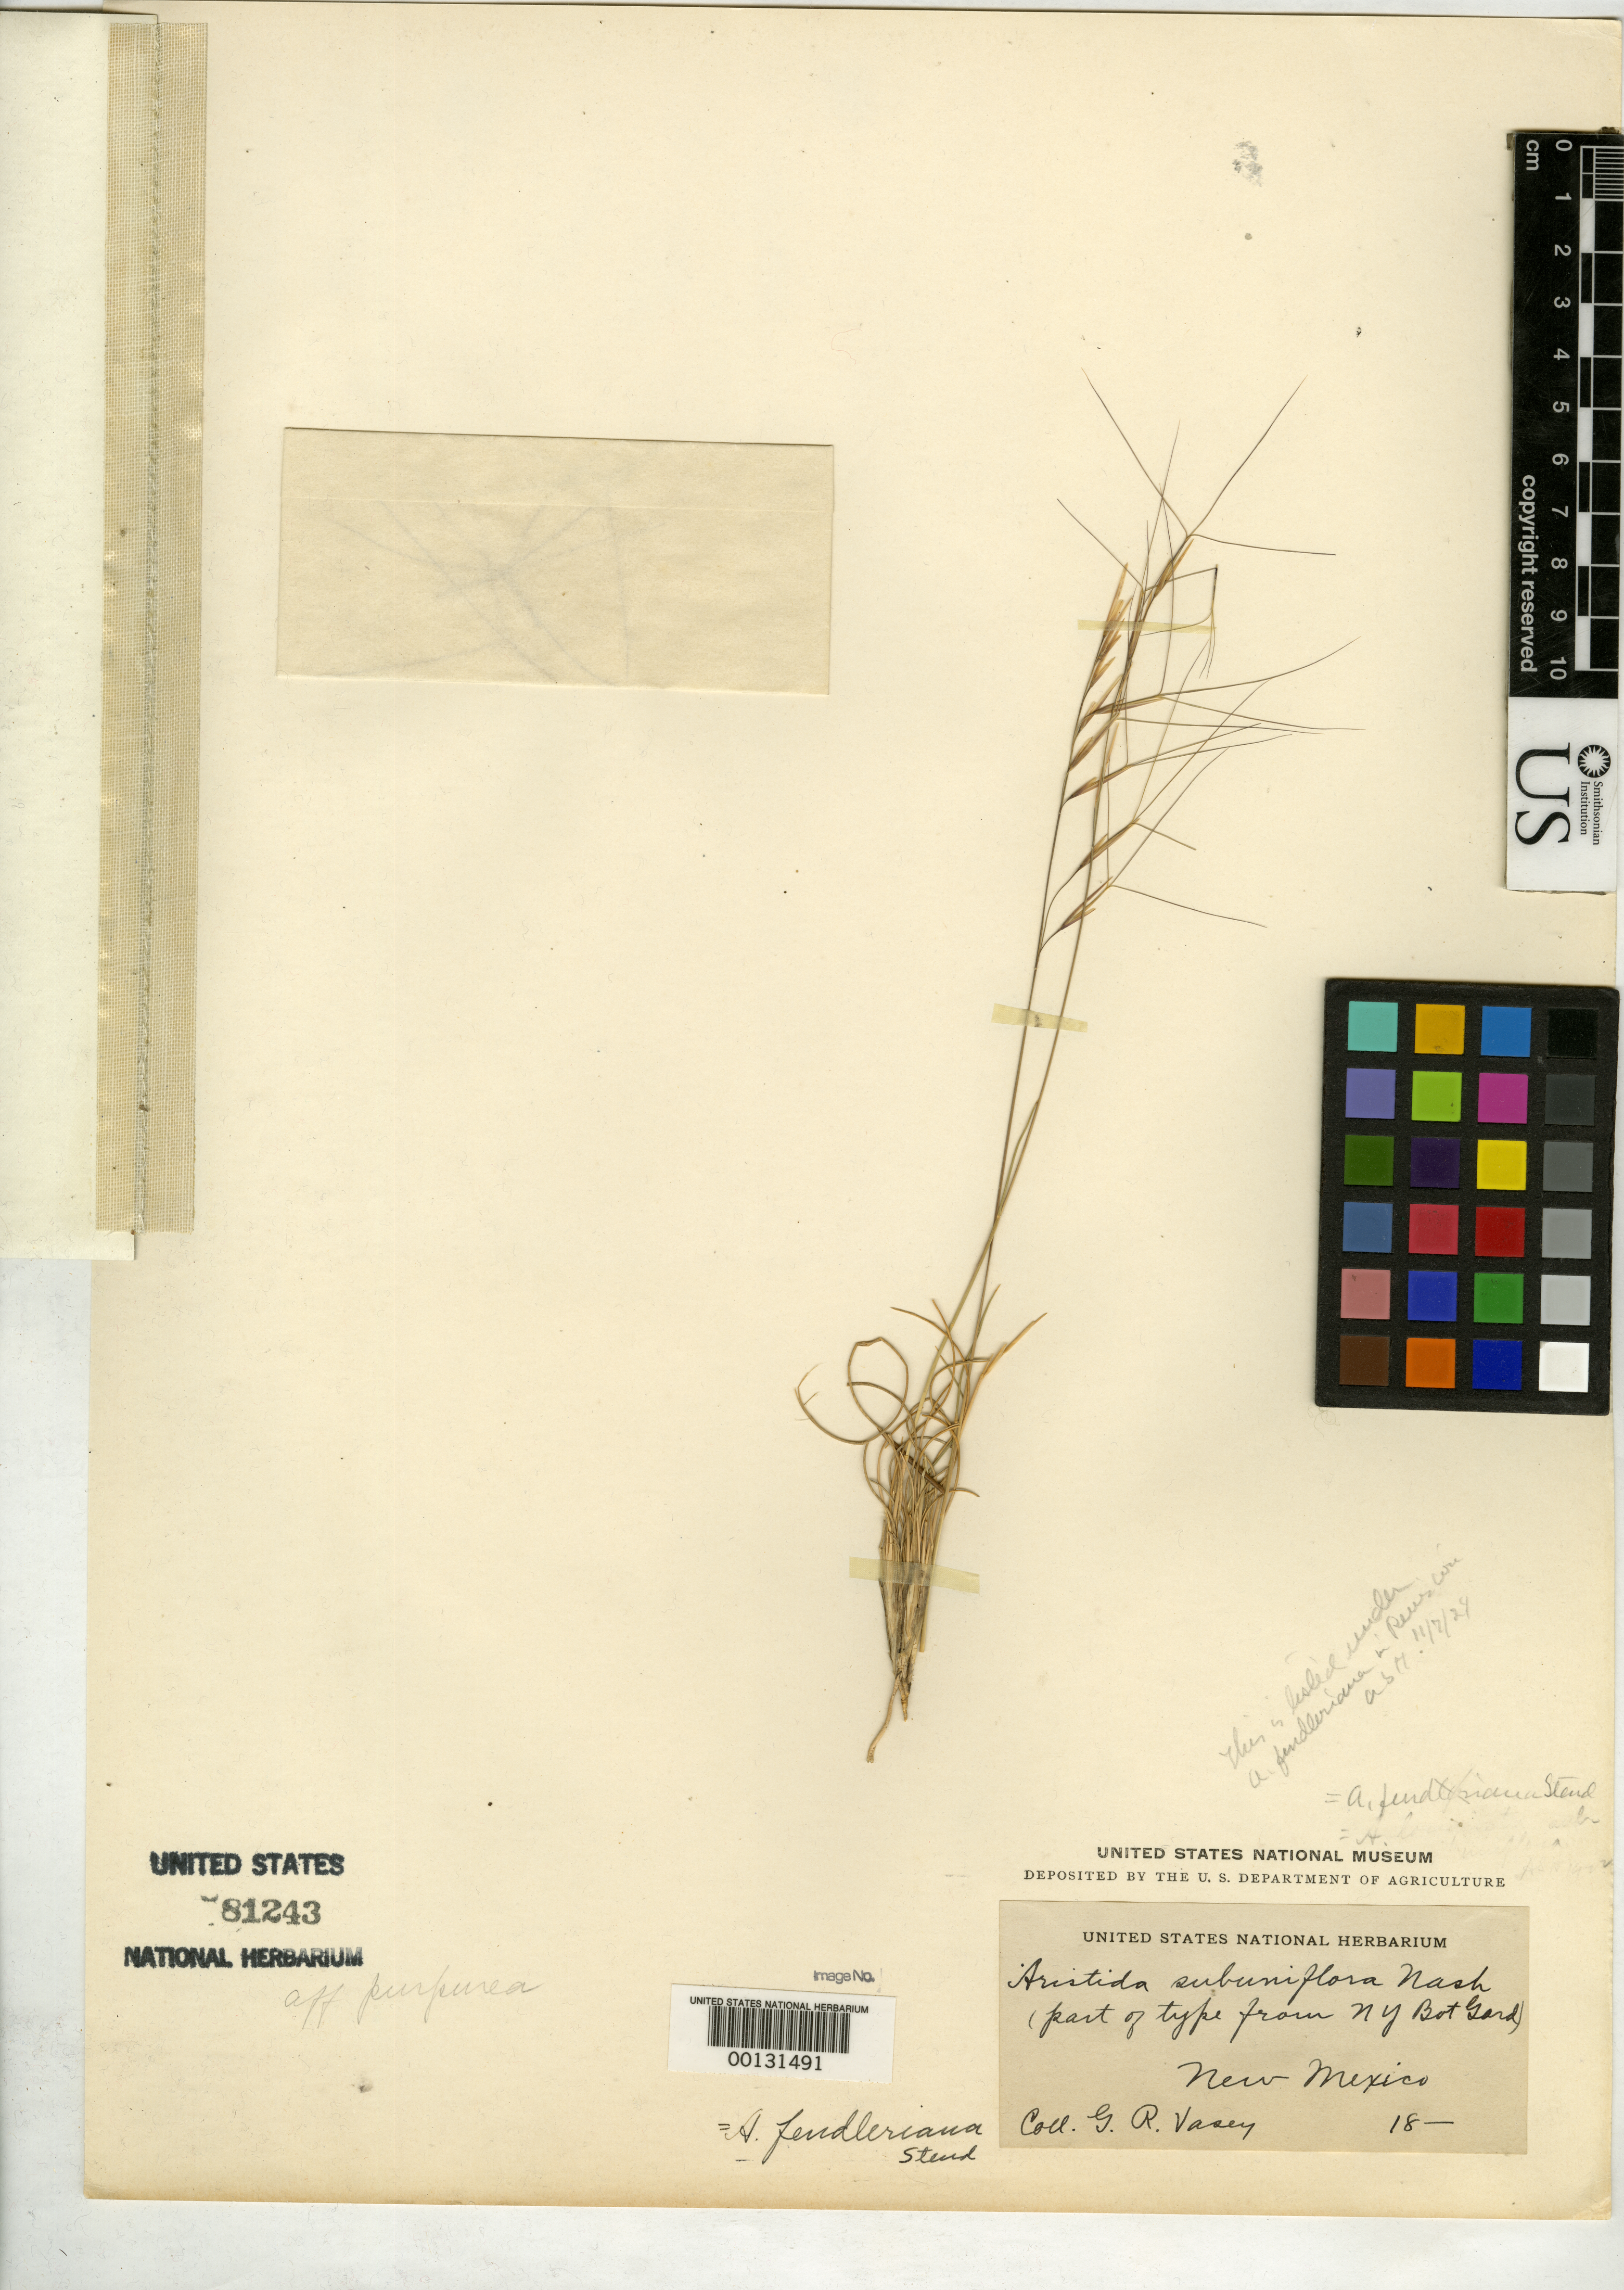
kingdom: Plantae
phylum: Tracheophyta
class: Liliopsida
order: Poales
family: Poaceae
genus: Aristida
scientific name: Aristida subuniflora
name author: Nash in Small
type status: Isotype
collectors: G. R. Vasey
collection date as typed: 18--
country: United States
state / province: New Mexico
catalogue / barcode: US 81243